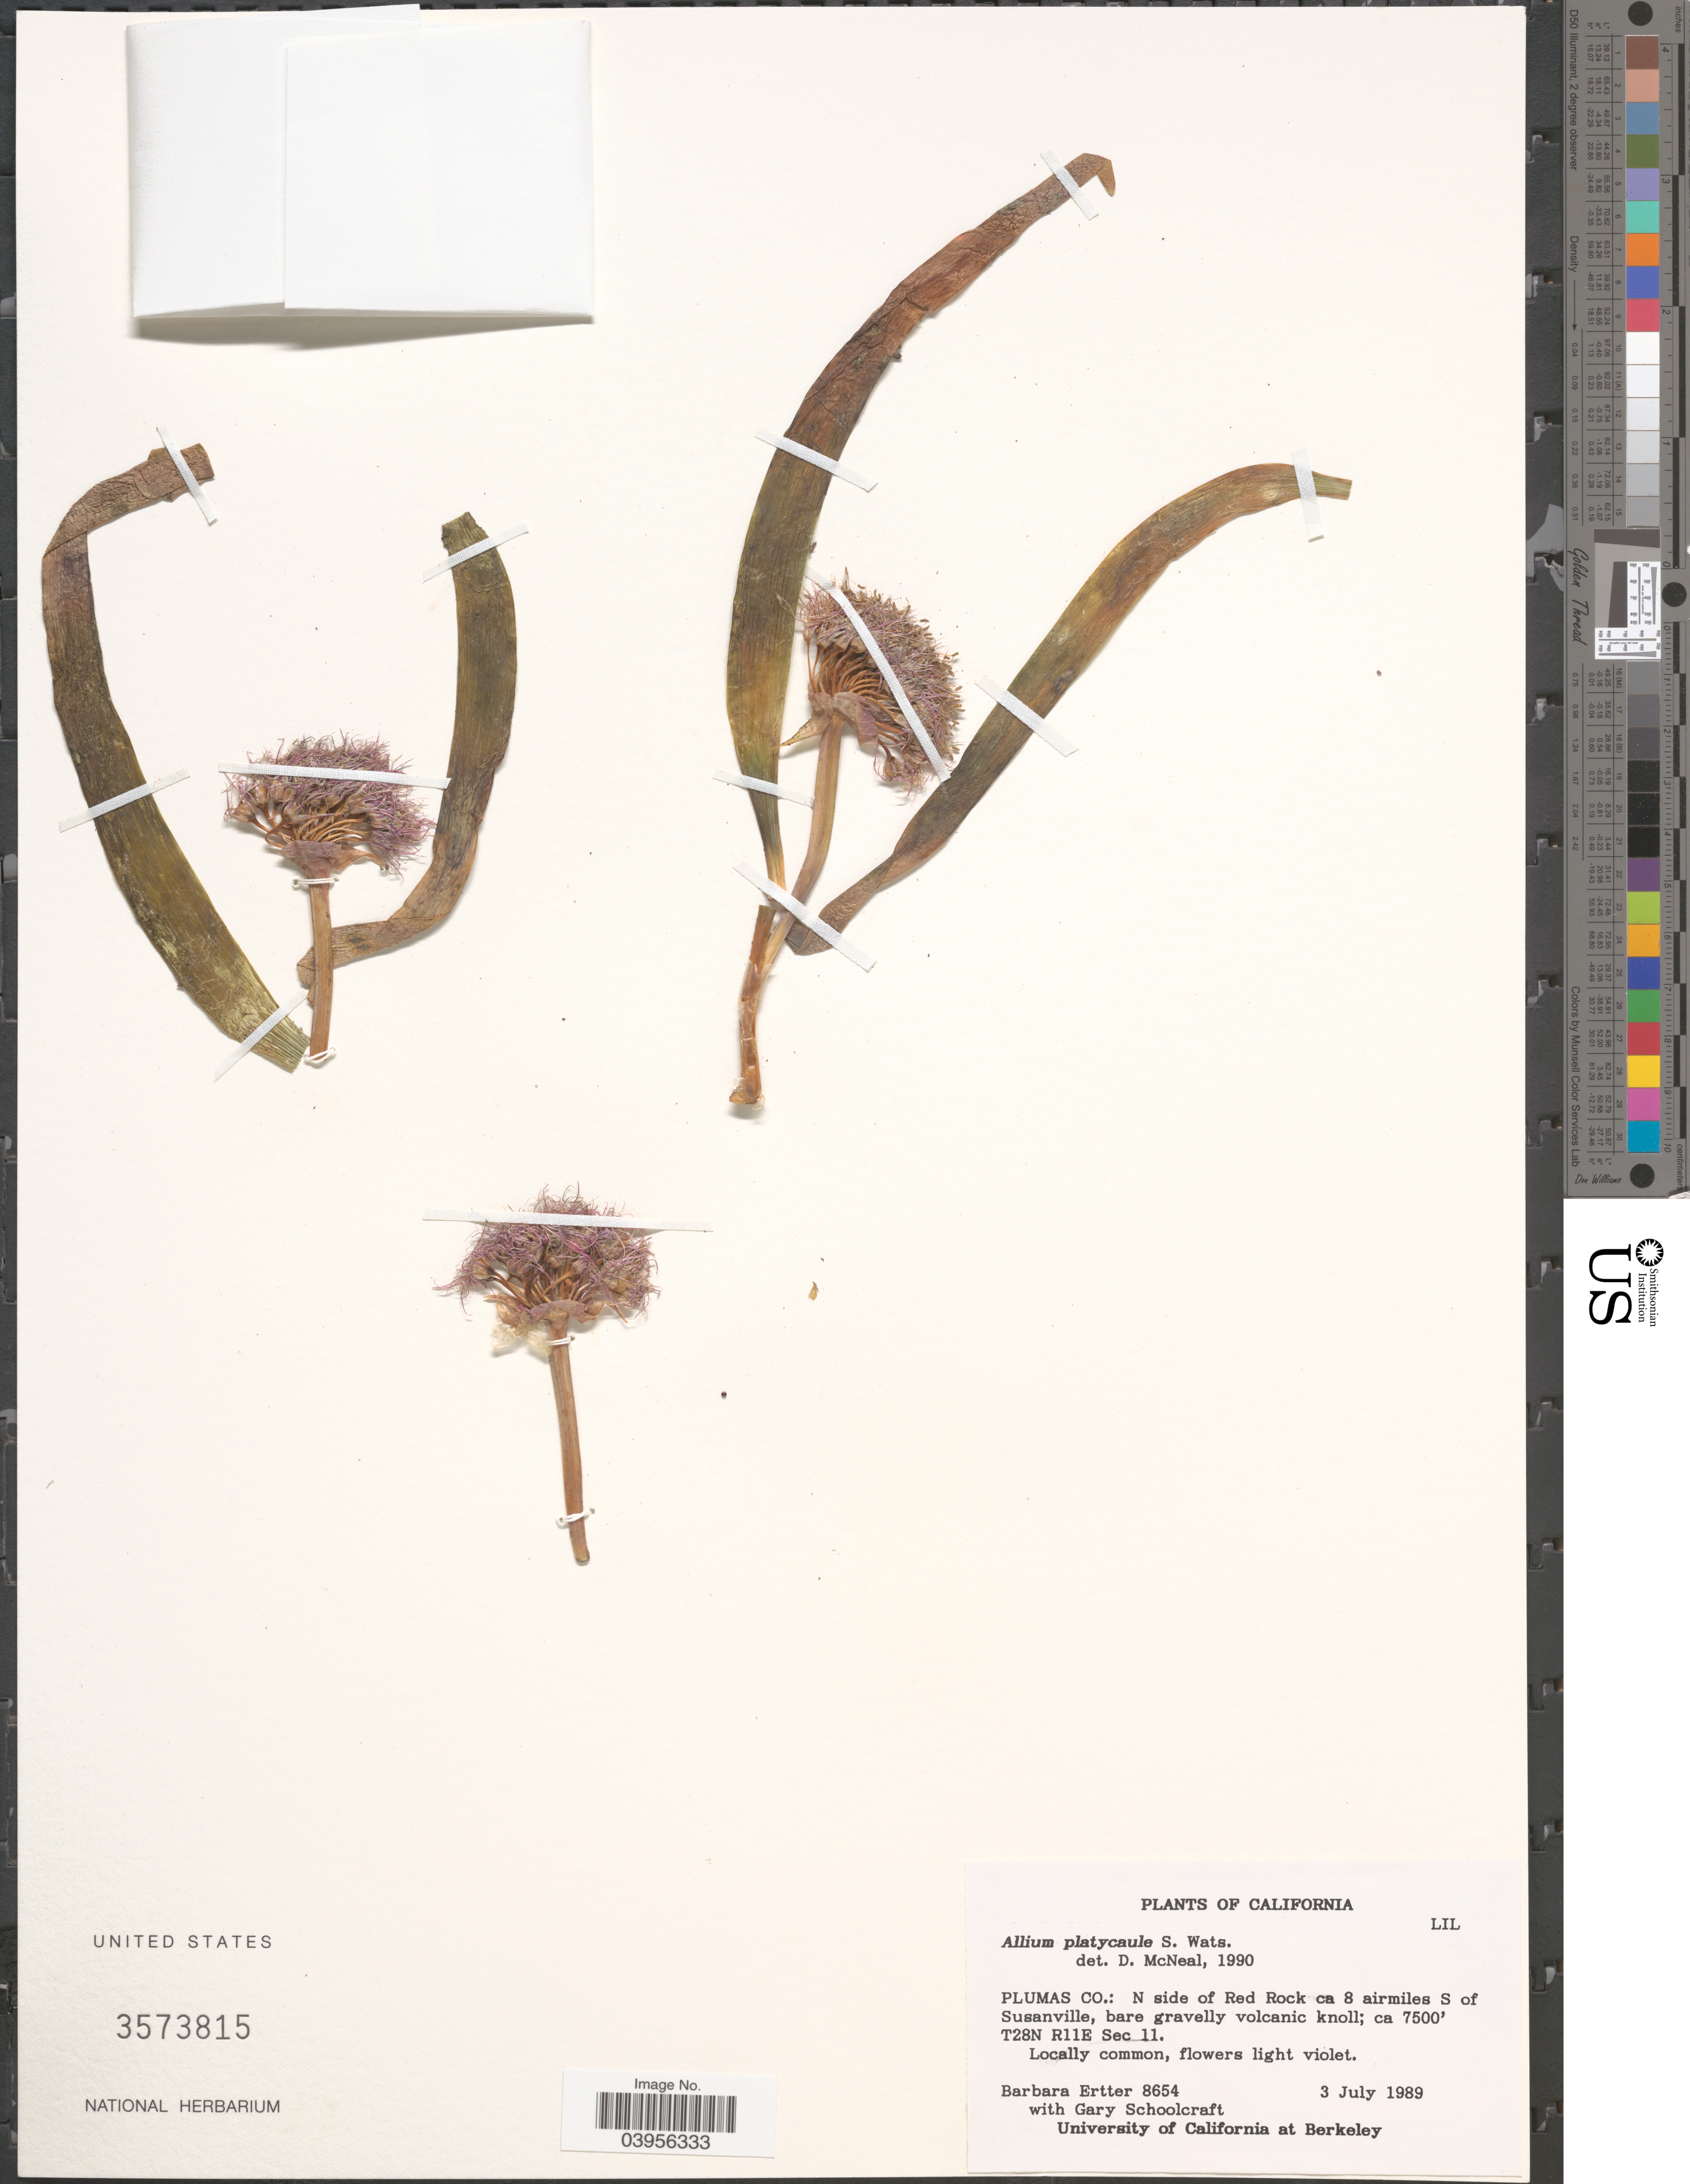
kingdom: Plantae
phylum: Tracheophyta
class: Liliopsida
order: Asparagales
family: Amaryllidaceae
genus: Allium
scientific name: Allium platycaule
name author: S. Watson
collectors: B. Ertter & Schoolcraft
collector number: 8654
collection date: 1989-07-03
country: United States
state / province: California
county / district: Plumas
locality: Plumas Co.: N side of Red Rock ca 8 airmiles S of Susanville; T28N R11E Sec 11.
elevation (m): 2286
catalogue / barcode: US 3573815